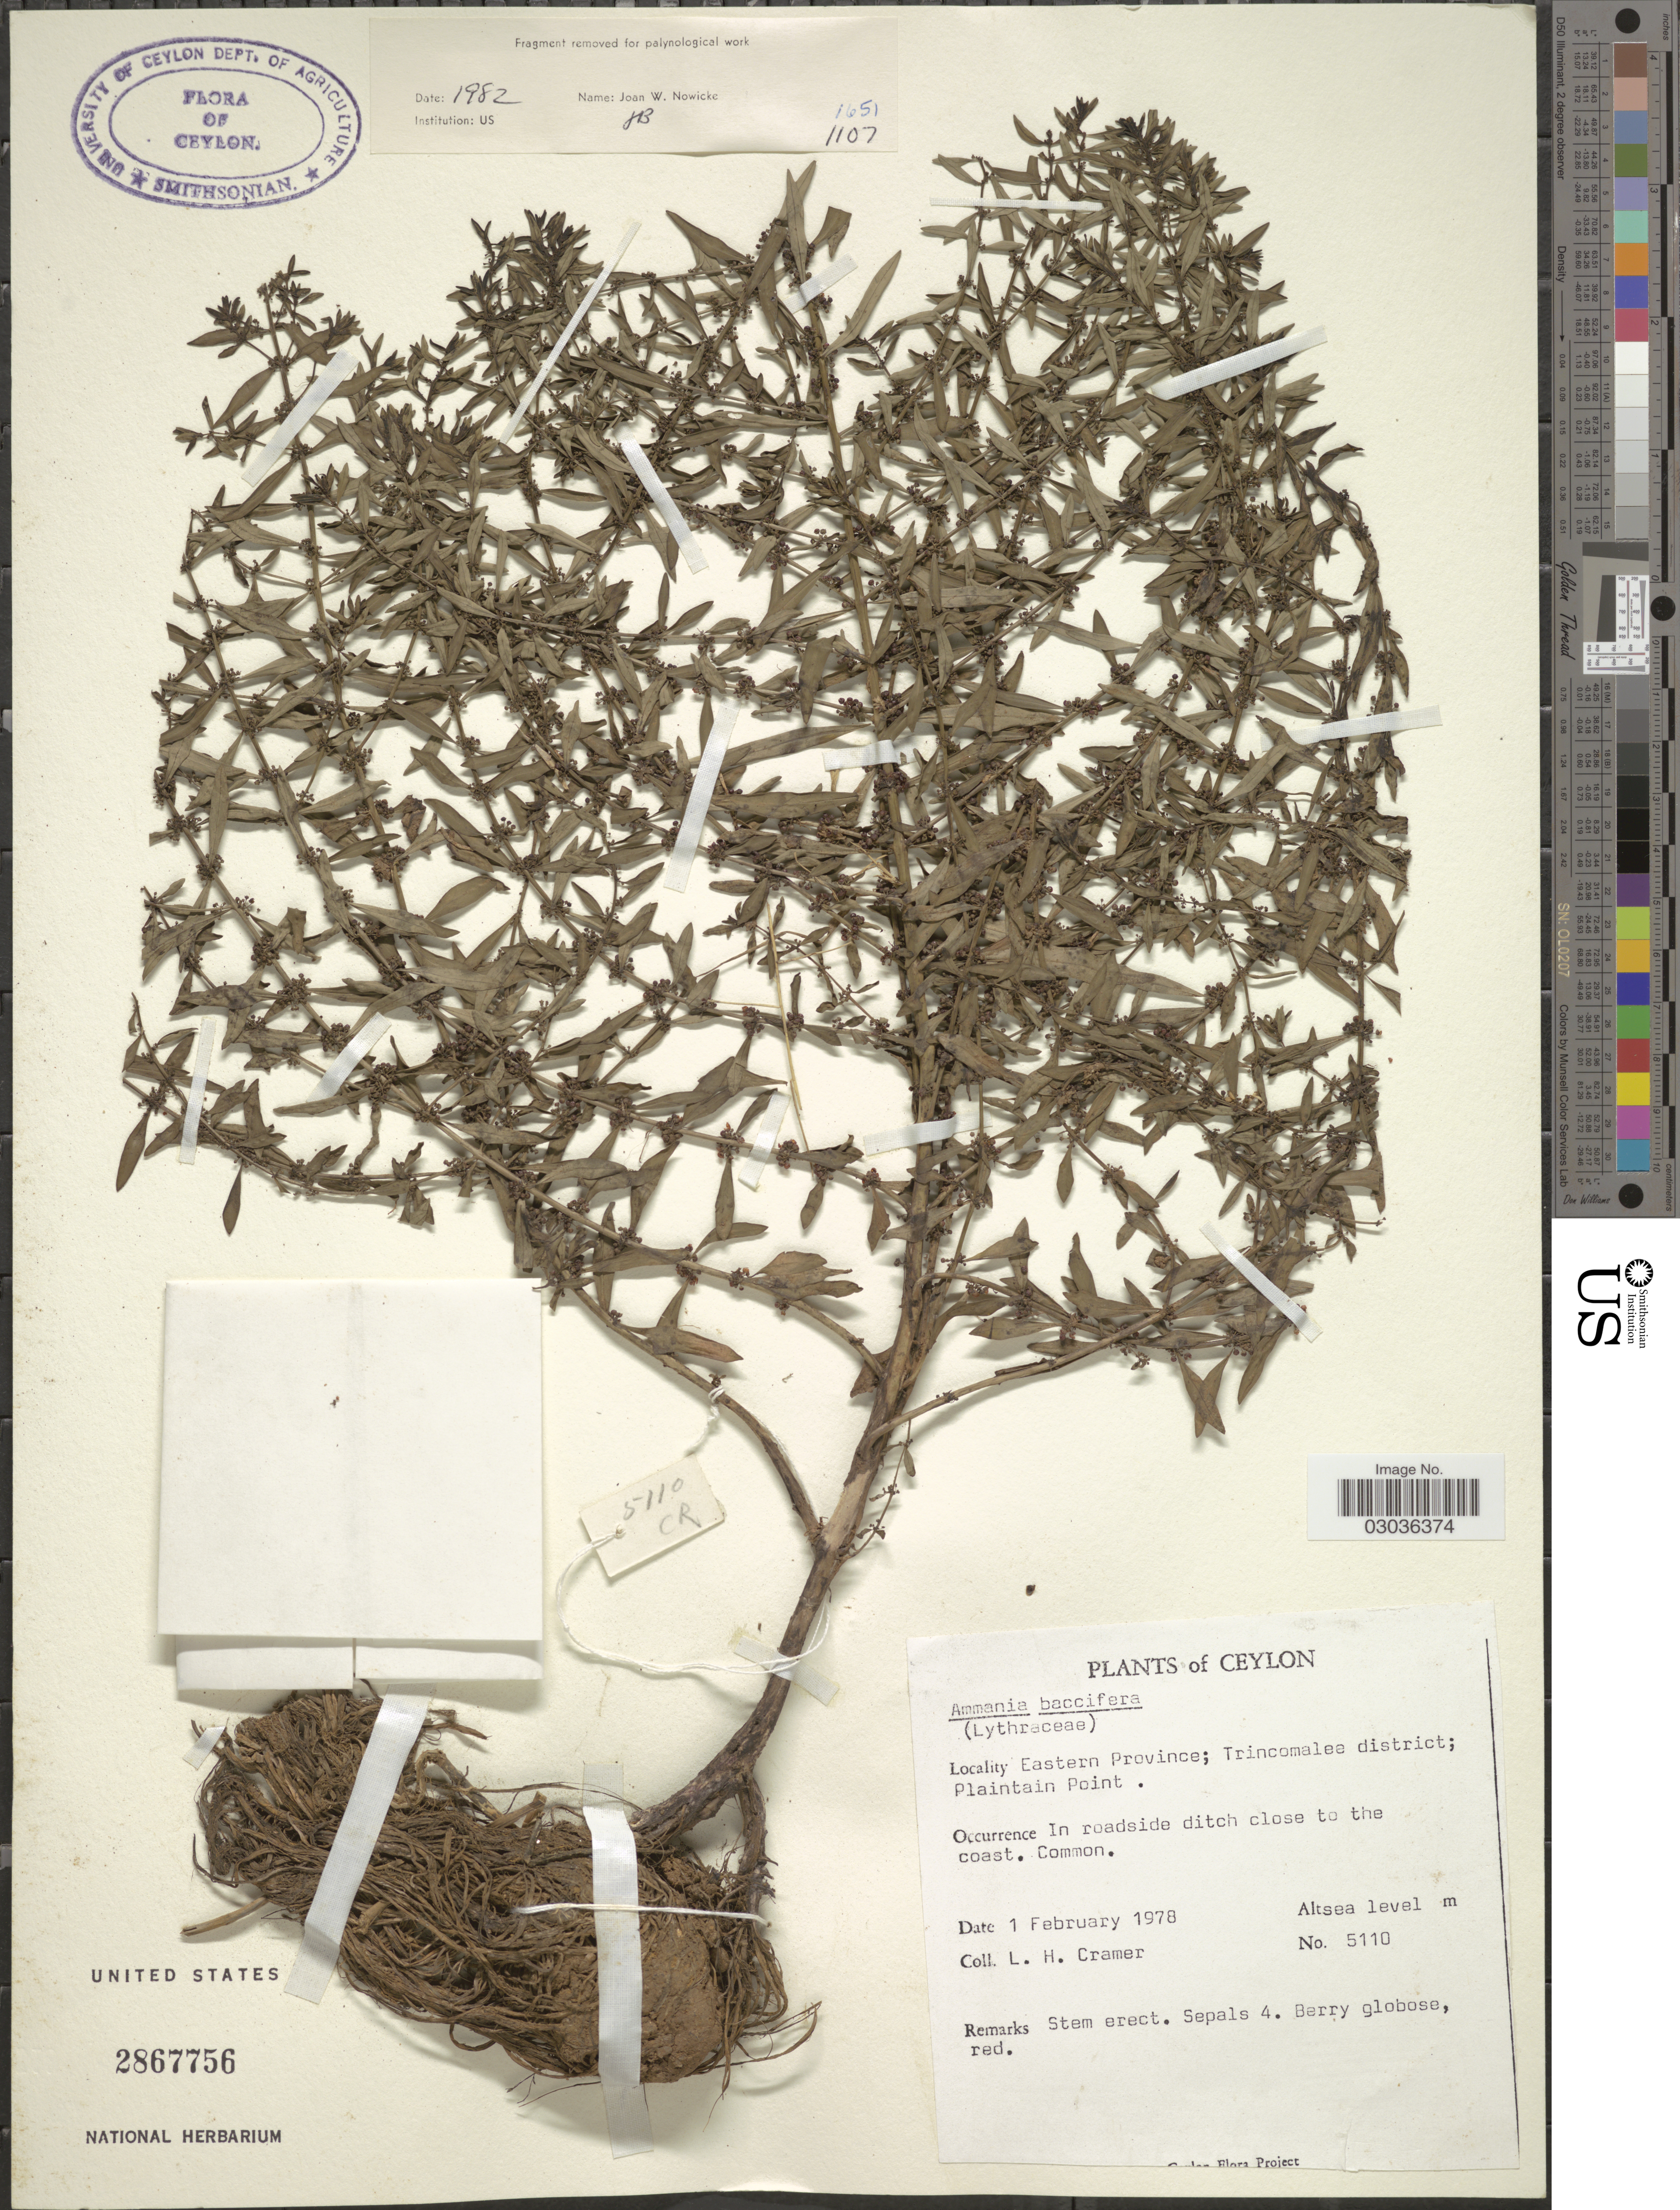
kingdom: Plantae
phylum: Tracheophyta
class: Magnoliopsida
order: Myrtales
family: Lythraceae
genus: Ammannia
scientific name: Ammannia baccifera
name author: L.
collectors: L. H. Cramer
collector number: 5110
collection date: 1978-02-01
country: Sri Lanka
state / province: Eastern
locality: Ceylon. Trincomalee district; Plaintain Point. In roadside ditch close to the coast.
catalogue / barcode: US 2867756